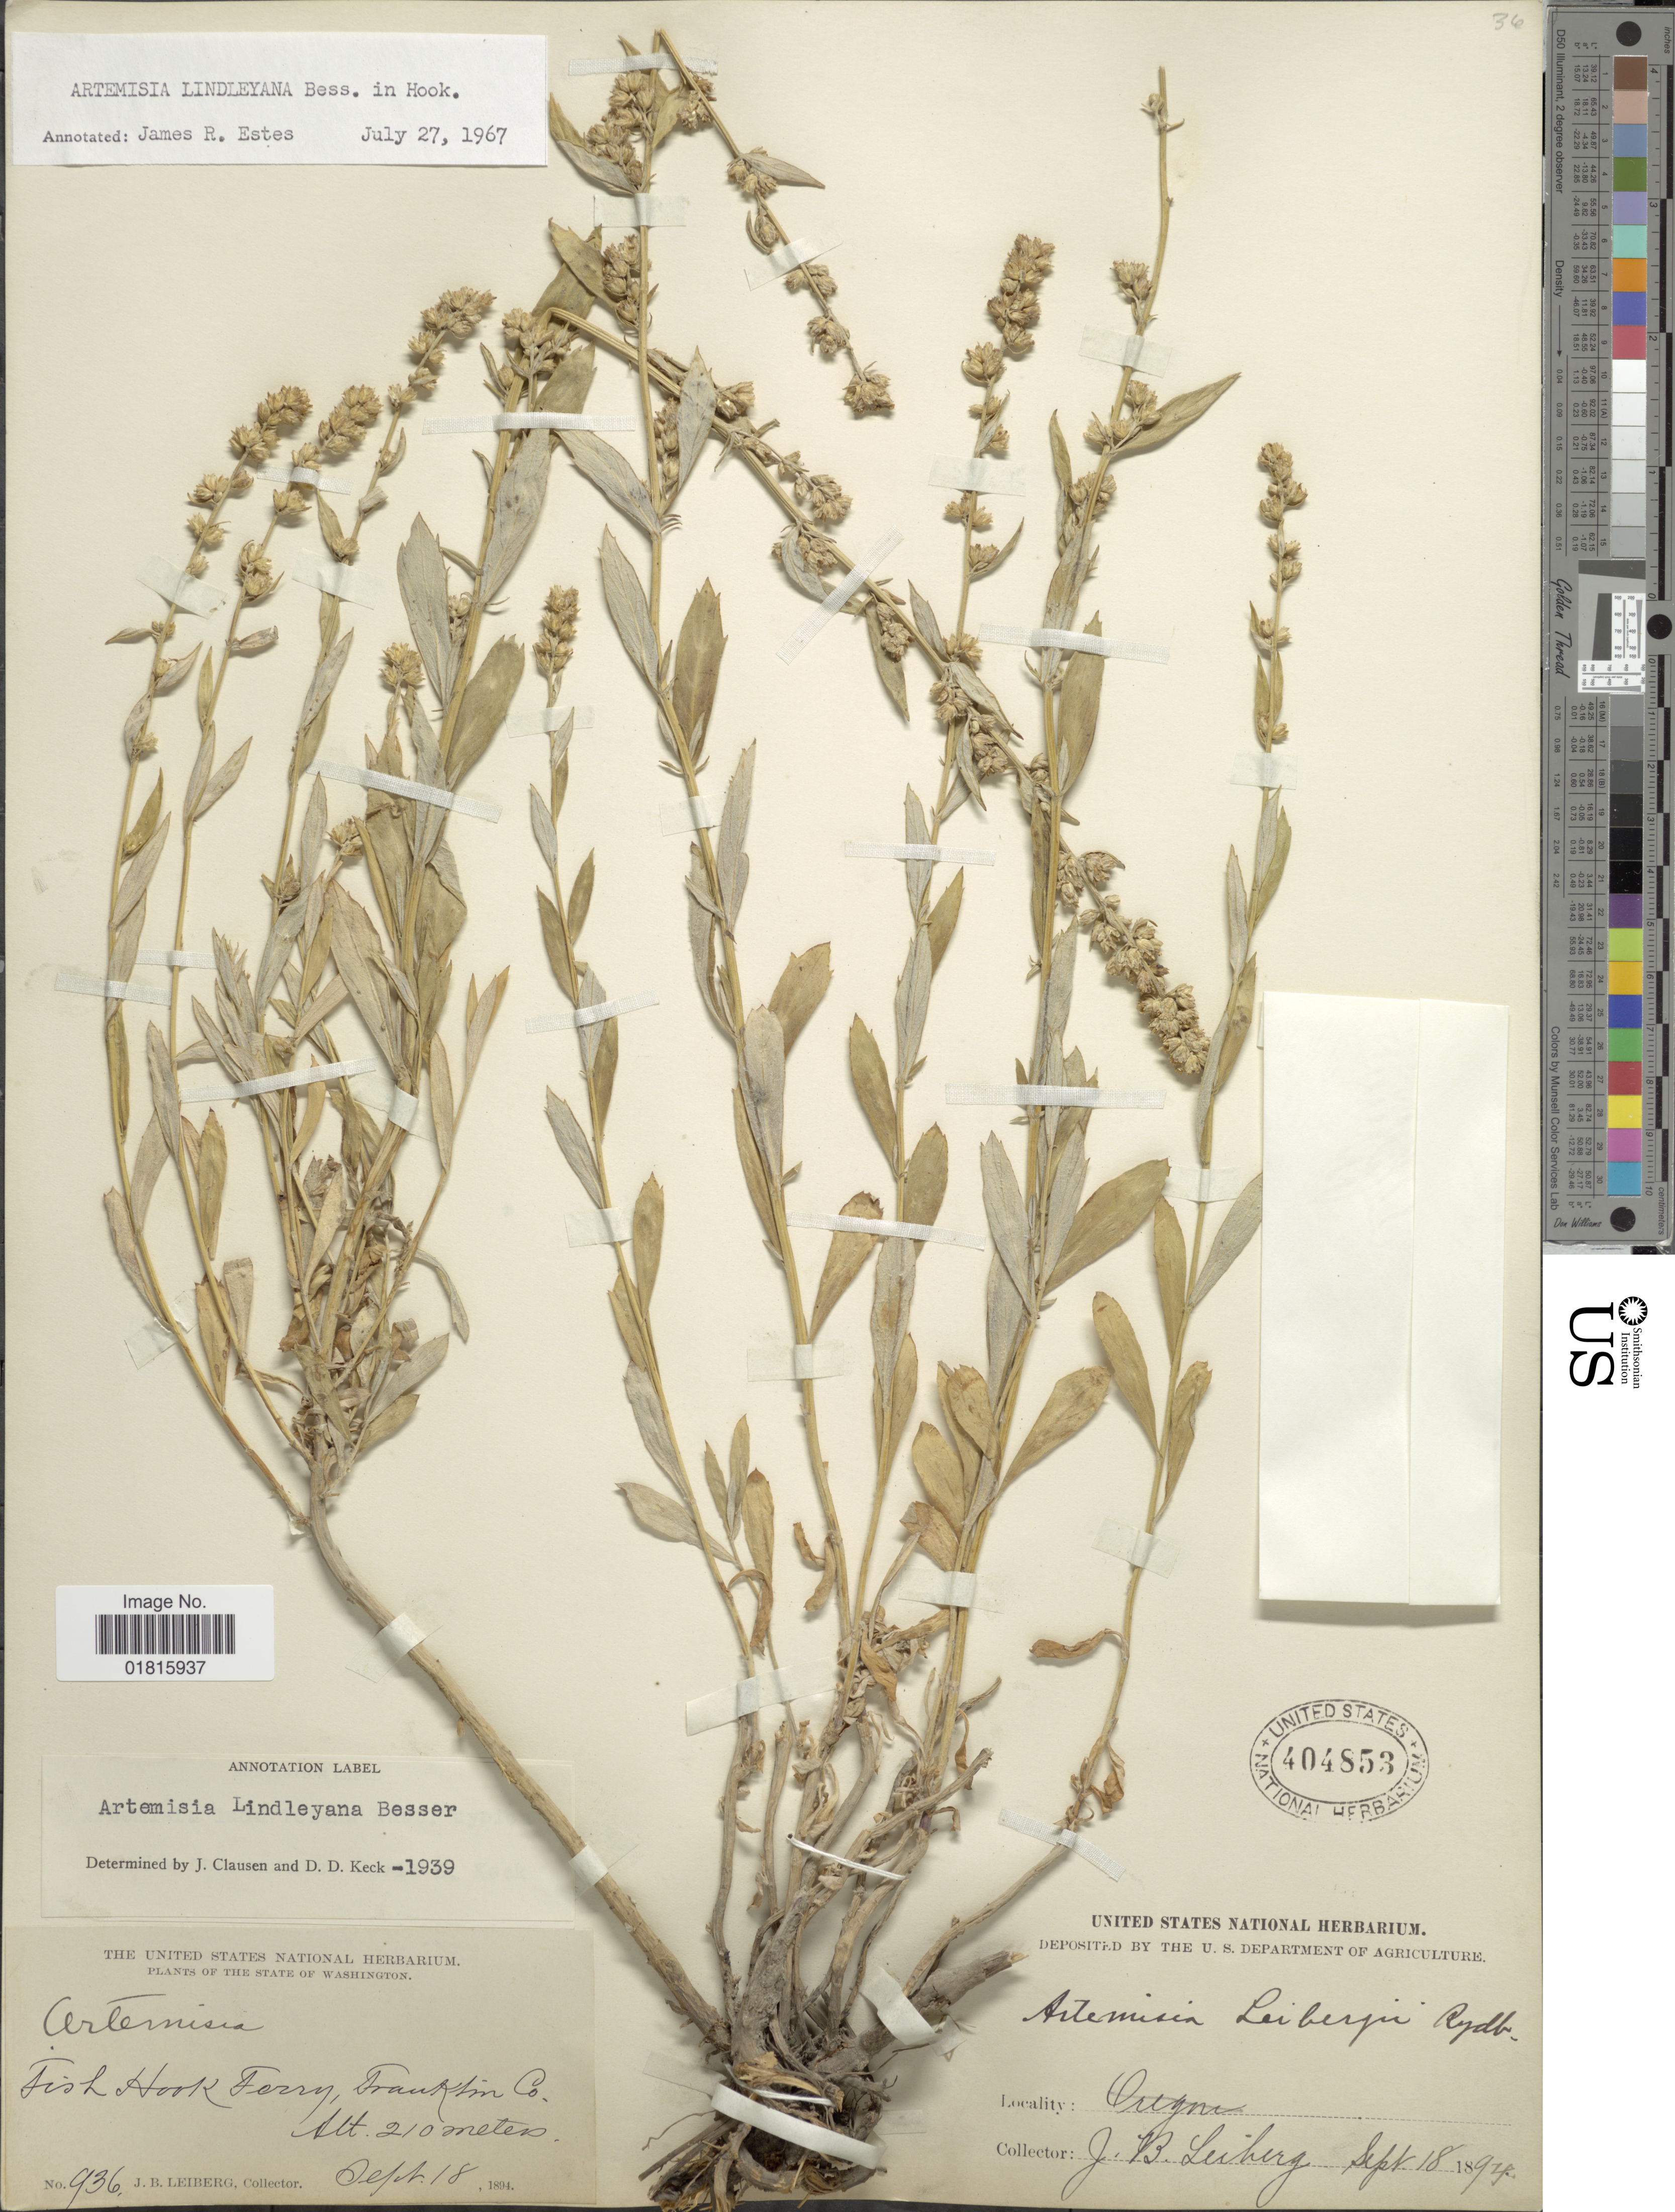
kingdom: Plantae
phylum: Tracheophyta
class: Magnoliopsida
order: Asterales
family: Asteraceae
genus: Artemisia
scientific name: Artemisia lindleyana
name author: Besser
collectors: J. B. Leiberg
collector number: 936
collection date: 1894-09-18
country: United States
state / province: Washington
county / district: Franklin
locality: Fish Hook Ferry, Franklin Co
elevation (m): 210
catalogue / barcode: US 404853